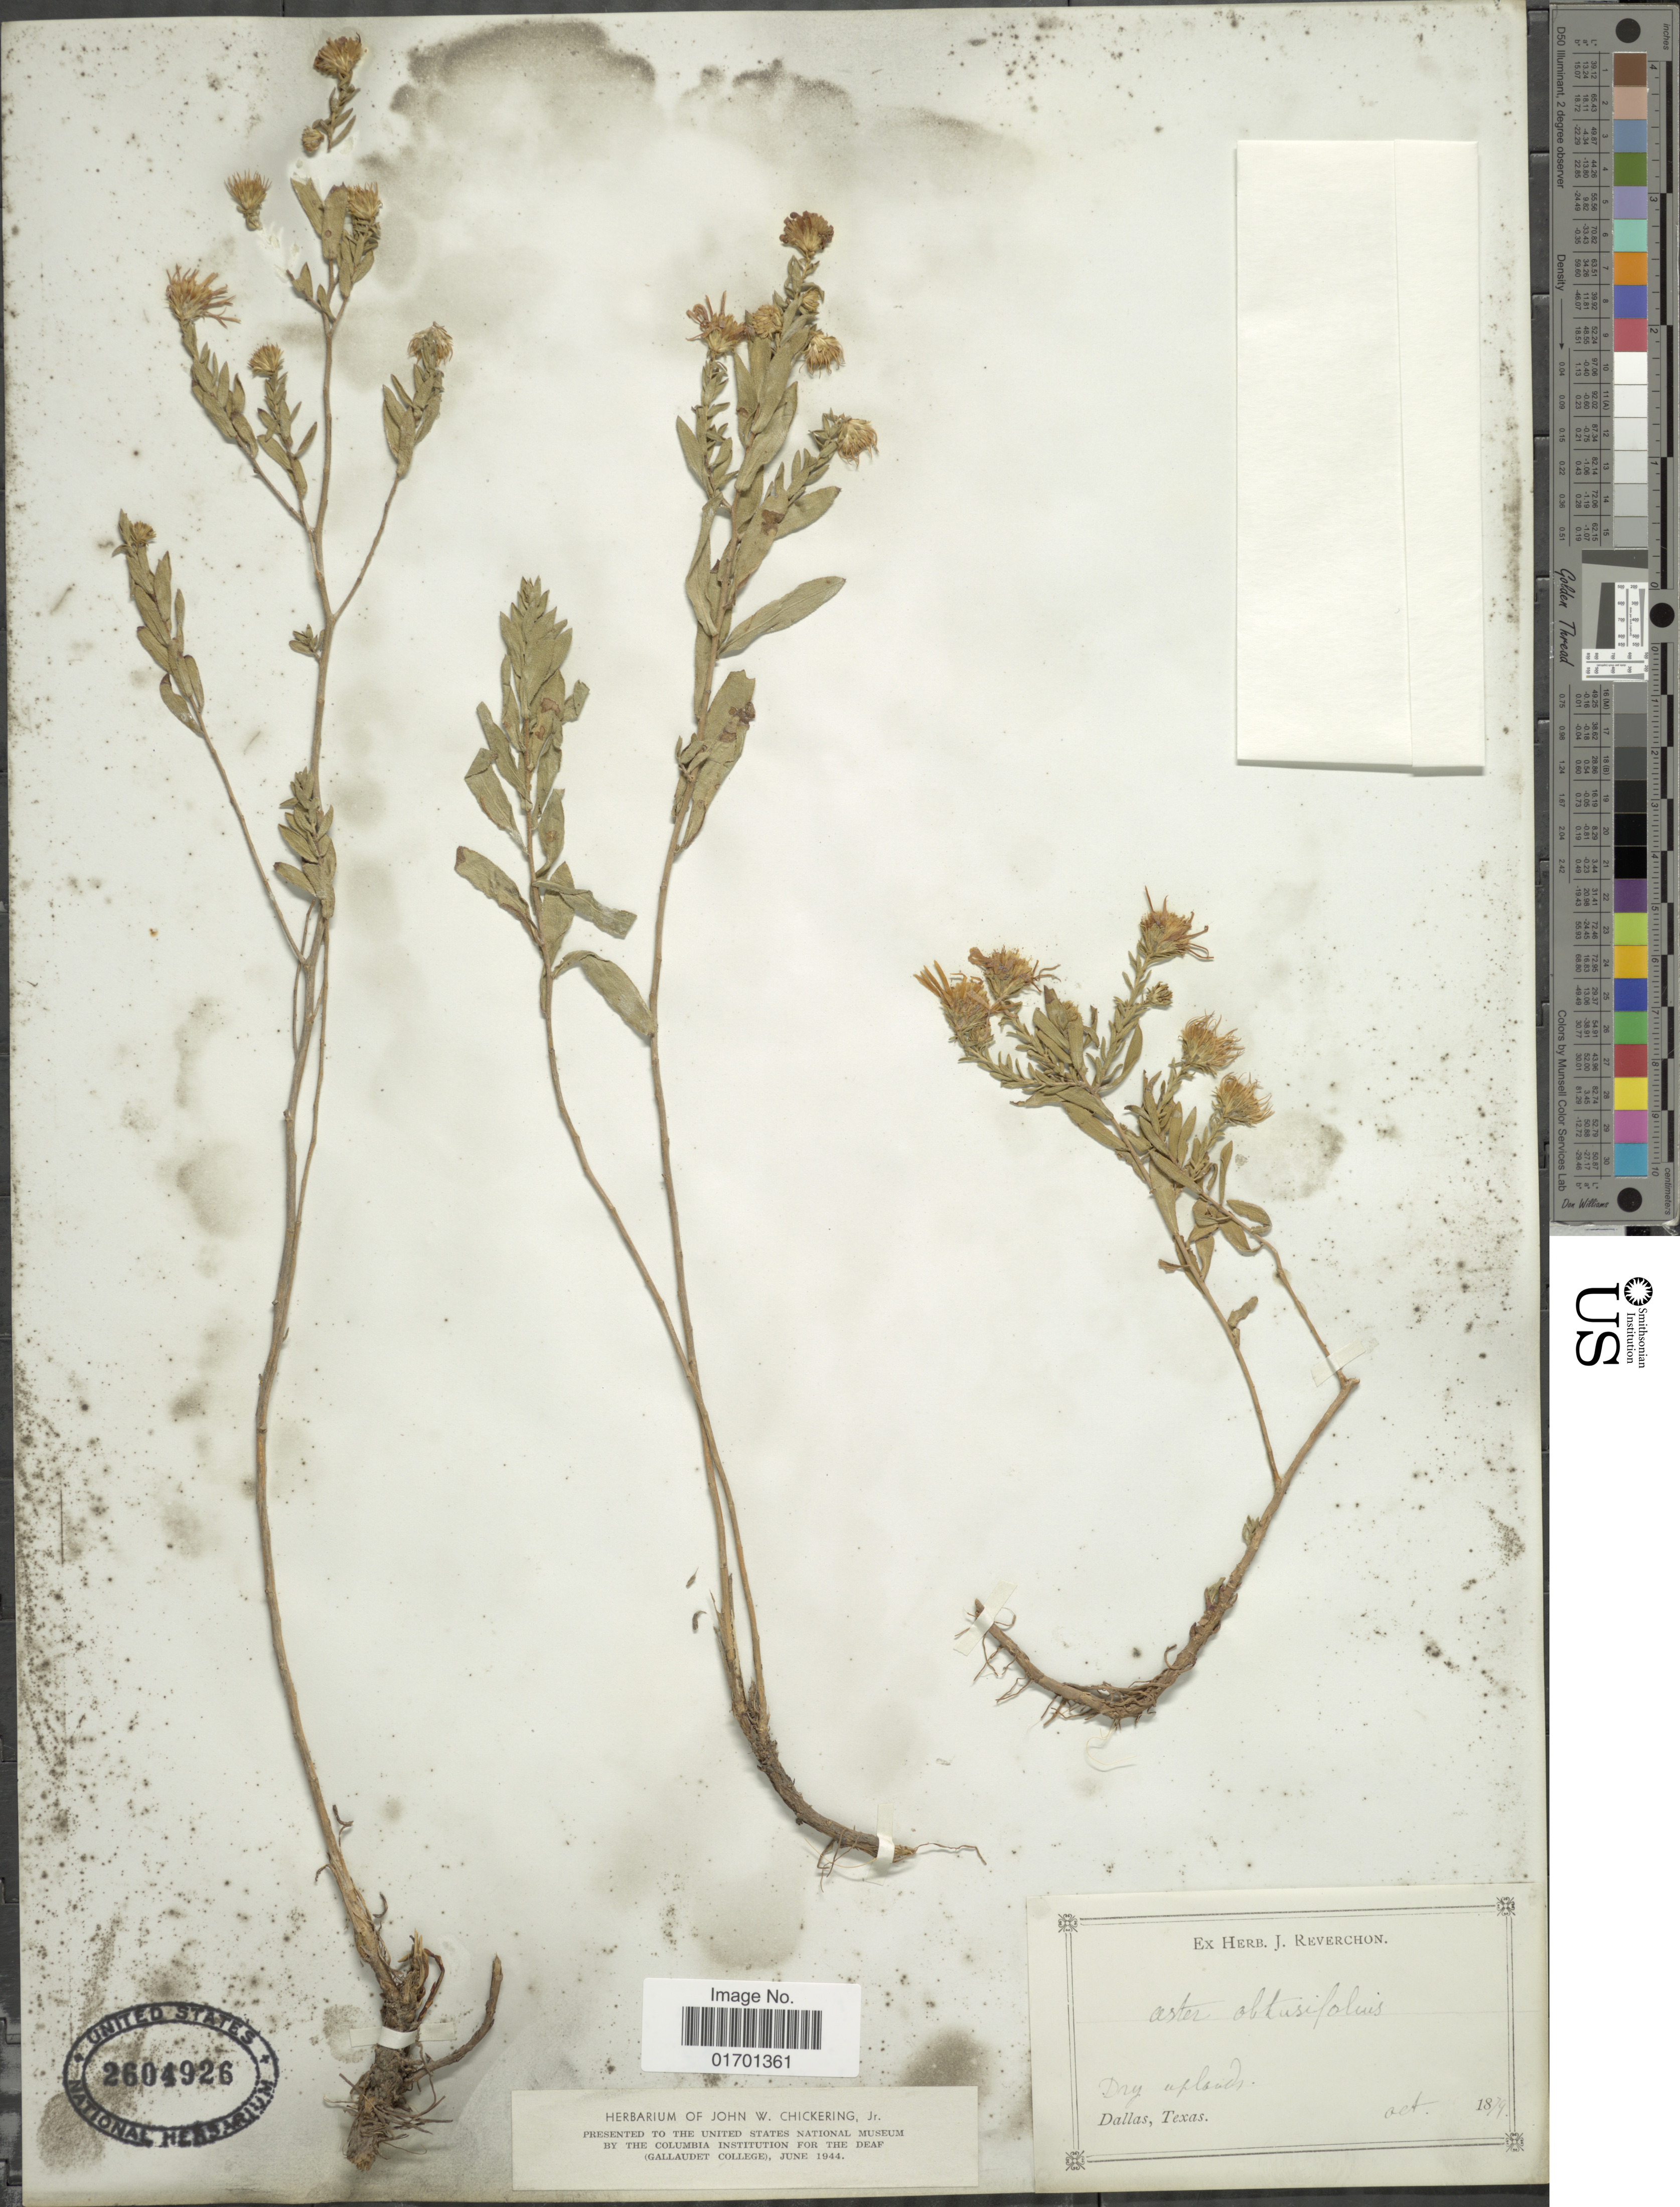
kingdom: Plantae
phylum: Tracheophyta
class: Magnoliopsida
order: Asterales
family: Asteraceae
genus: Symphyotrichum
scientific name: Symphyotrichum oblongifolium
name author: (Nutt.) G.L. Nesom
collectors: ex herb. J. Reverchon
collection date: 1879-10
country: United States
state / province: Texas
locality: Dry uplands, Dallas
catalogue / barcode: US 2604926